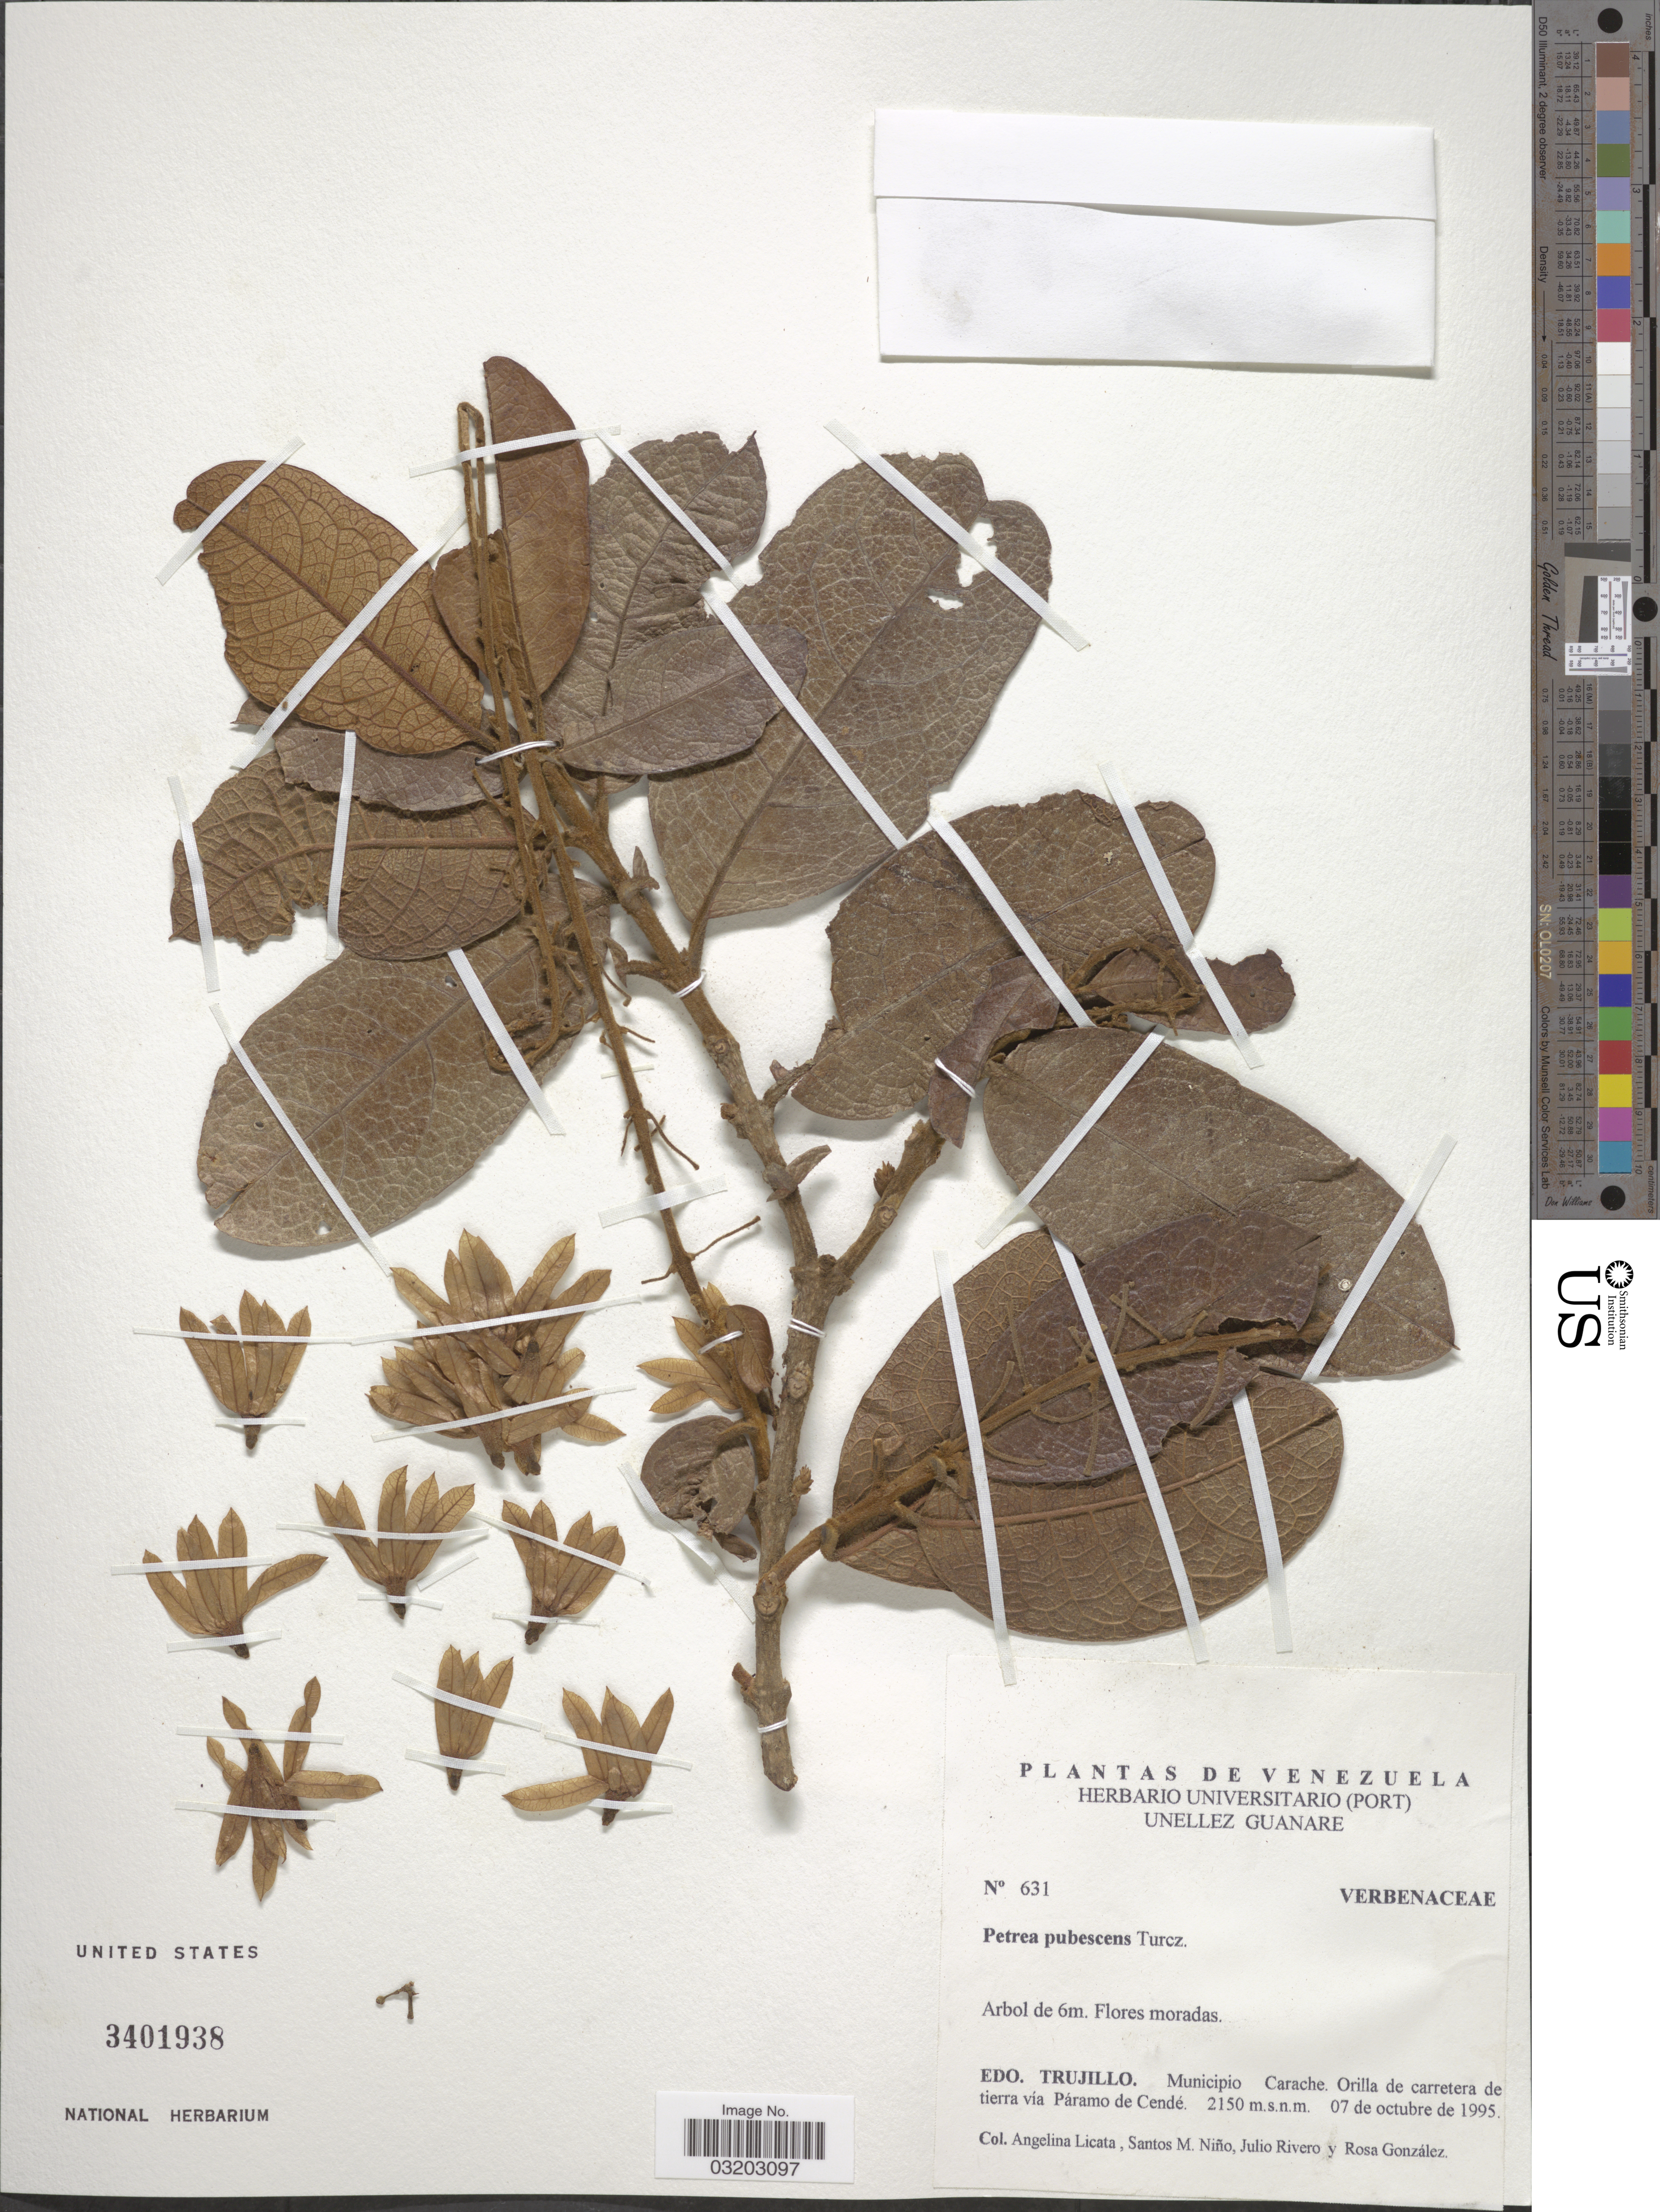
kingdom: Plantae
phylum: Tracheophyta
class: Magnoliopsida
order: Lamiales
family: Verbenaceae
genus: Petrea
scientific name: Petrea pubescens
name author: Turcz.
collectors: A. Licata, S. M. Niño, J. Rivero & R. González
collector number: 631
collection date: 1995-10-07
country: Venezuela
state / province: Trujillo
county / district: Carache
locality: Orilla de carretera via Páramo de Cendé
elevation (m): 2150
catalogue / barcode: US 3401938